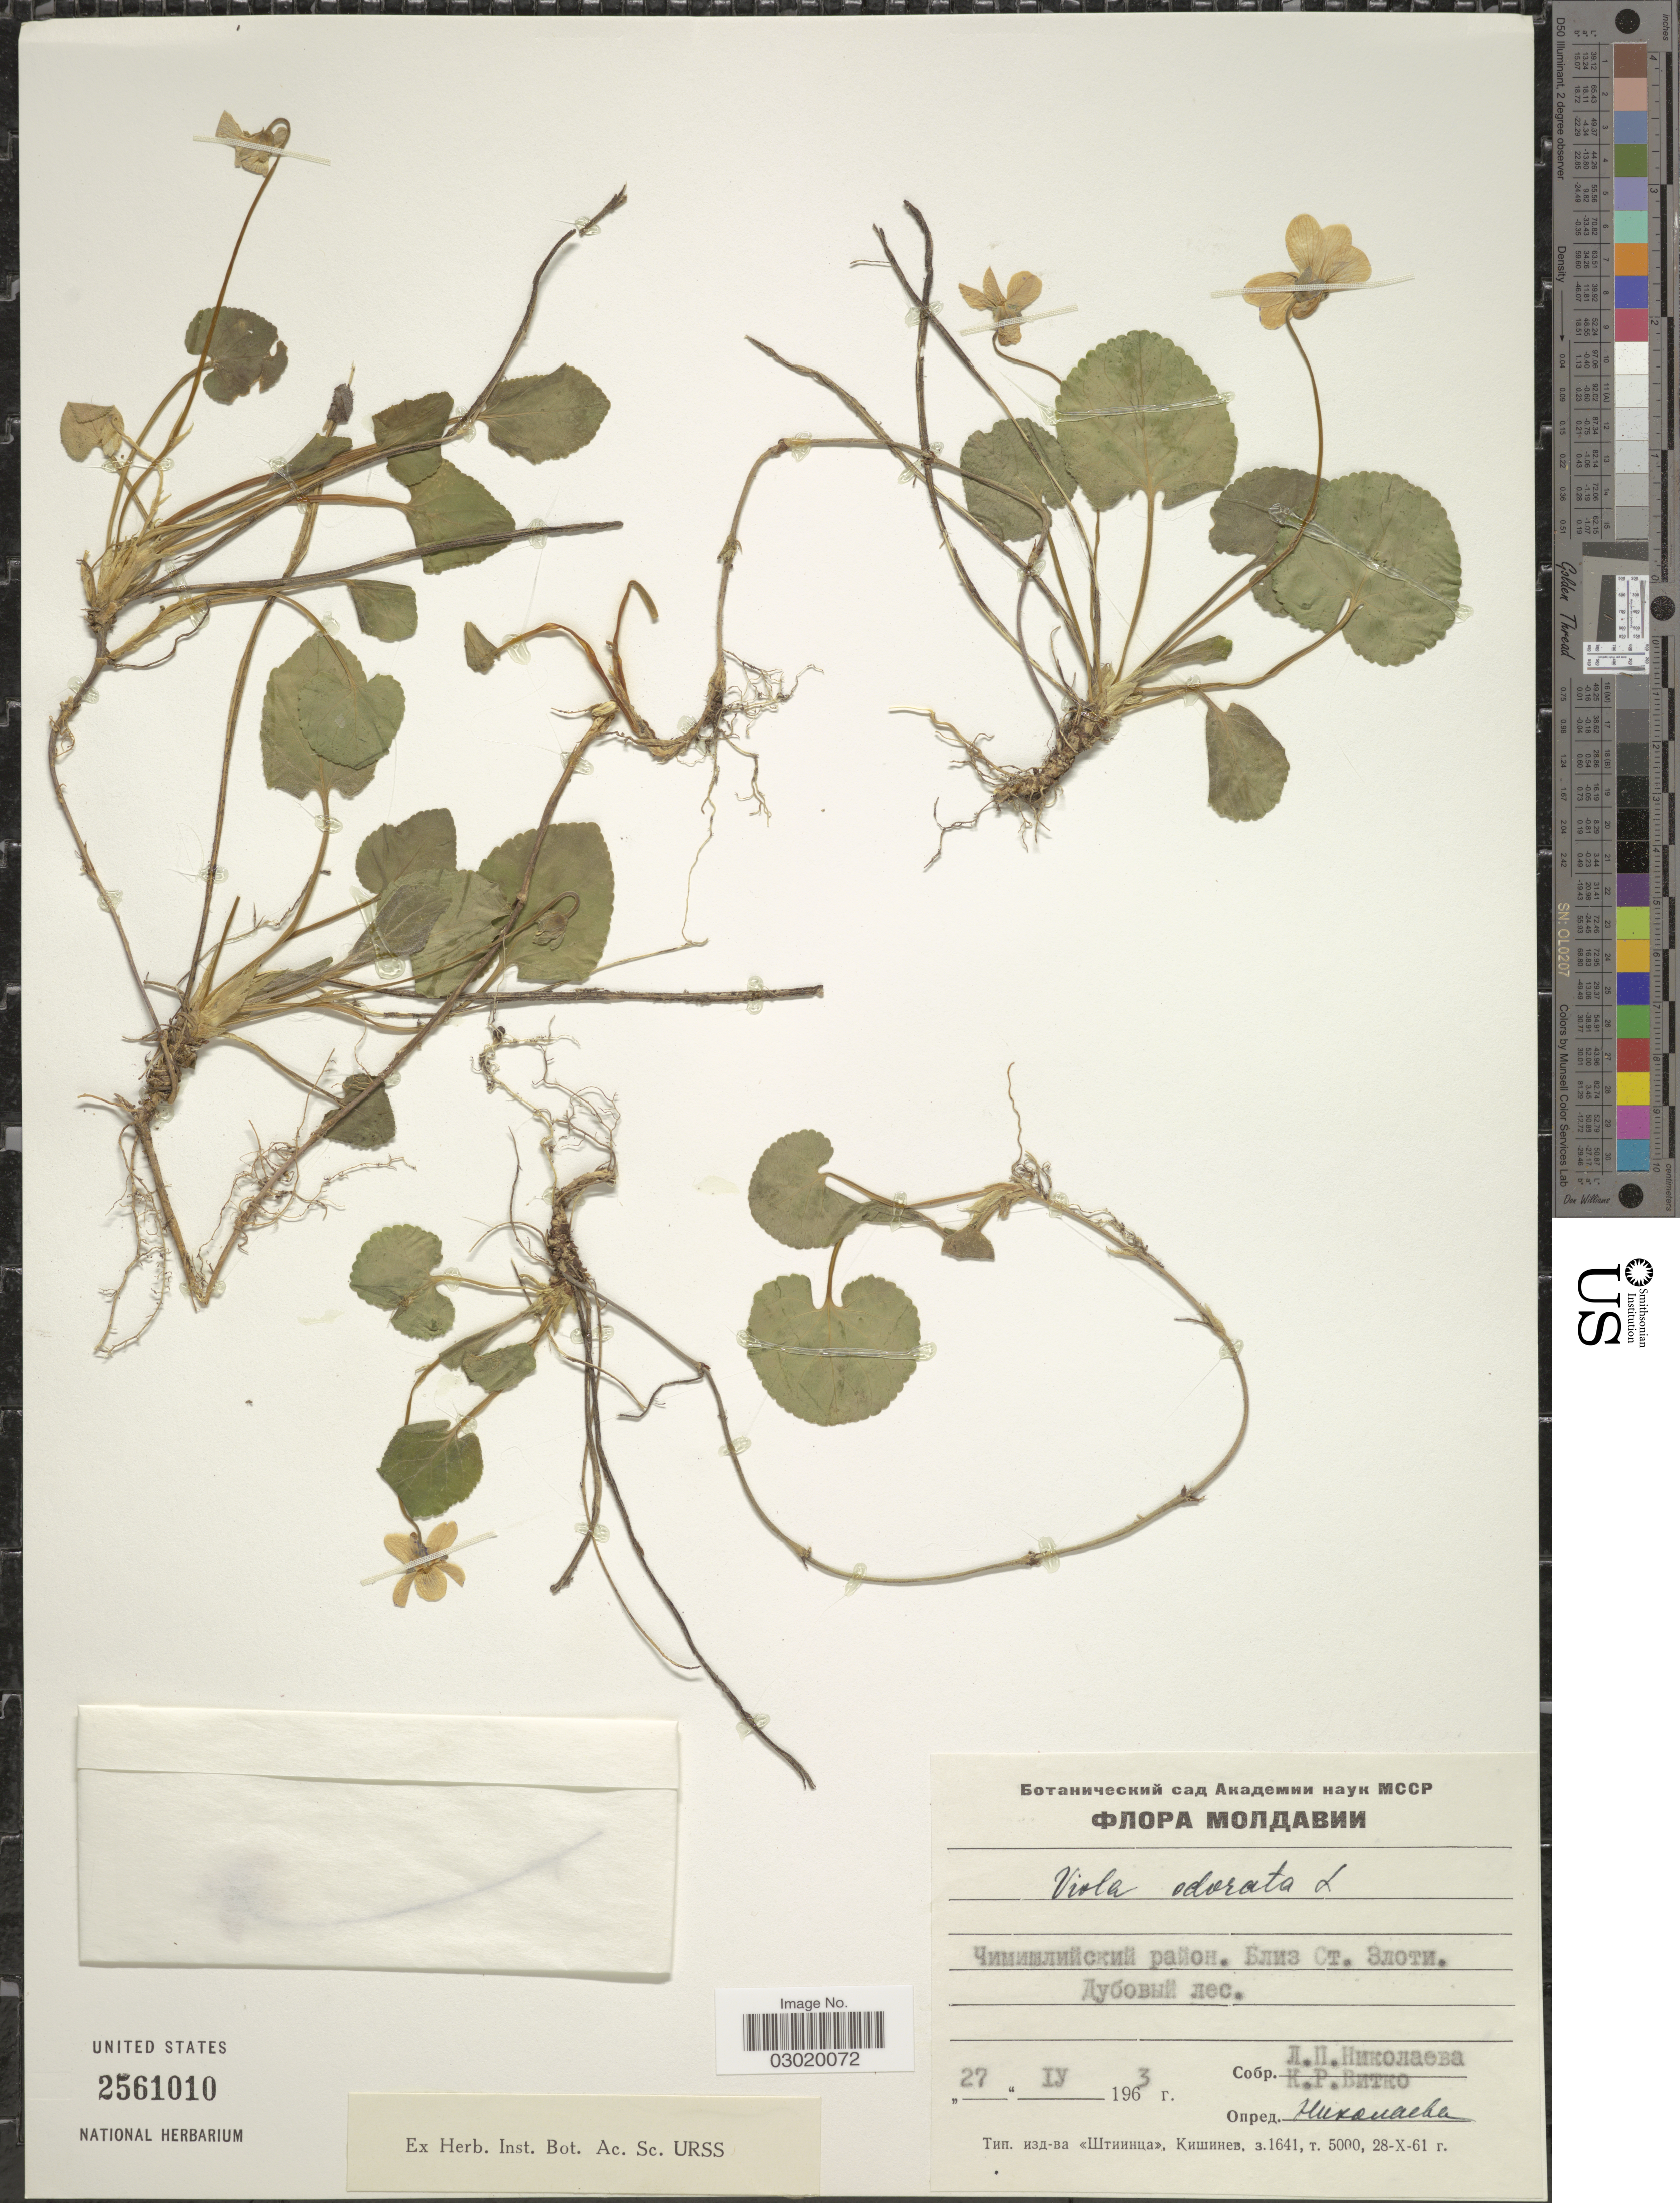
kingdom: Plantae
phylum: Tracheophyta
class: Magnoliopsida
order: Malpighiales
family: Violaceae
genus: Viola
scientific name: Viola odorata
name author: L.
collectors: L. Nikolaeva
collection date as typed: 27.IY.1963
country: Moldova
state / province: Cimişlia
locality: near Zloti.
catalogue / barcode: US 2561010